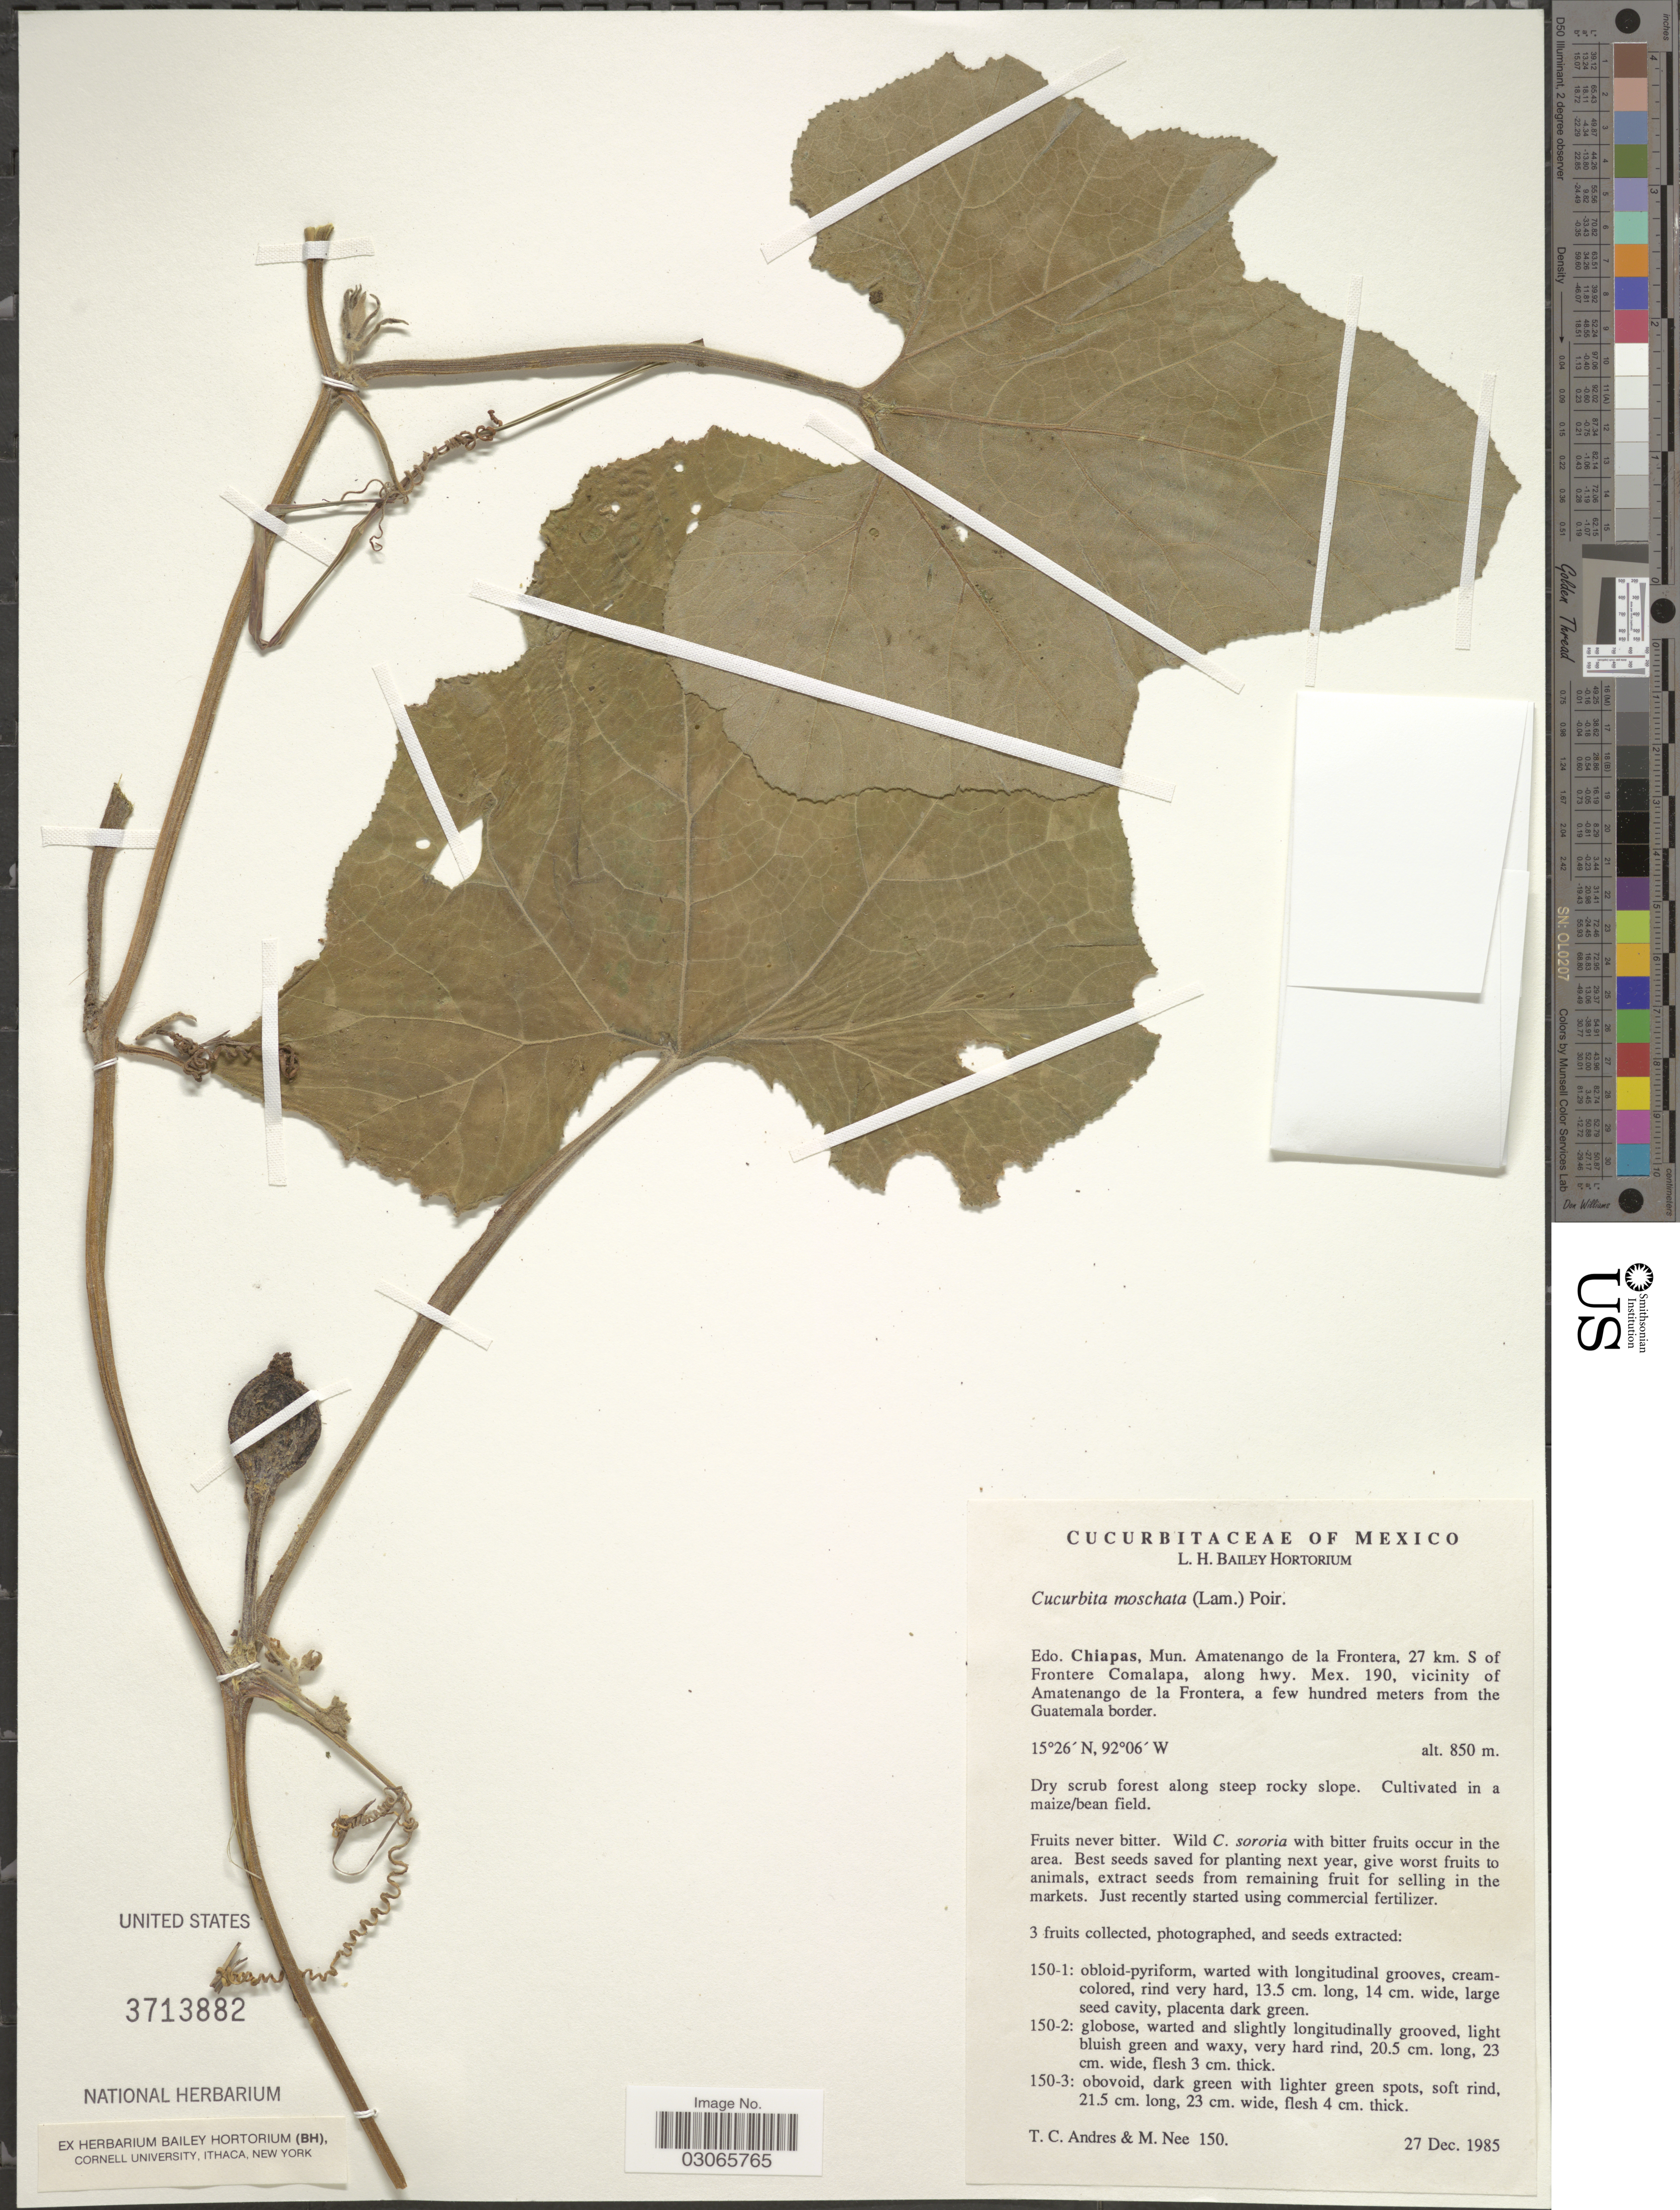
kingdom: Plantae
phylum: Tracheophyta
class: Magnoliopsida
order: Cucurbitales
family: Cucurbitaceae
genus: Cucurbita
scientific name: Cucurbita moschata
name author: (Duch.) Poir.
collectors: T. C. Andres & M. Nee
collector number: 150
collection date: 1985-12-27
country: Mexico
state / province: Chiapas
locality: Mun. Amatenango de la Frontera, 27 km. S of Frontere Comalapa, along hwy. Mex. 190, vicinity of Amatenango de la Frontera, a few hundred meters from the Guatemala border.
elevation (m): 850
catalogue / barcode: US 3713882